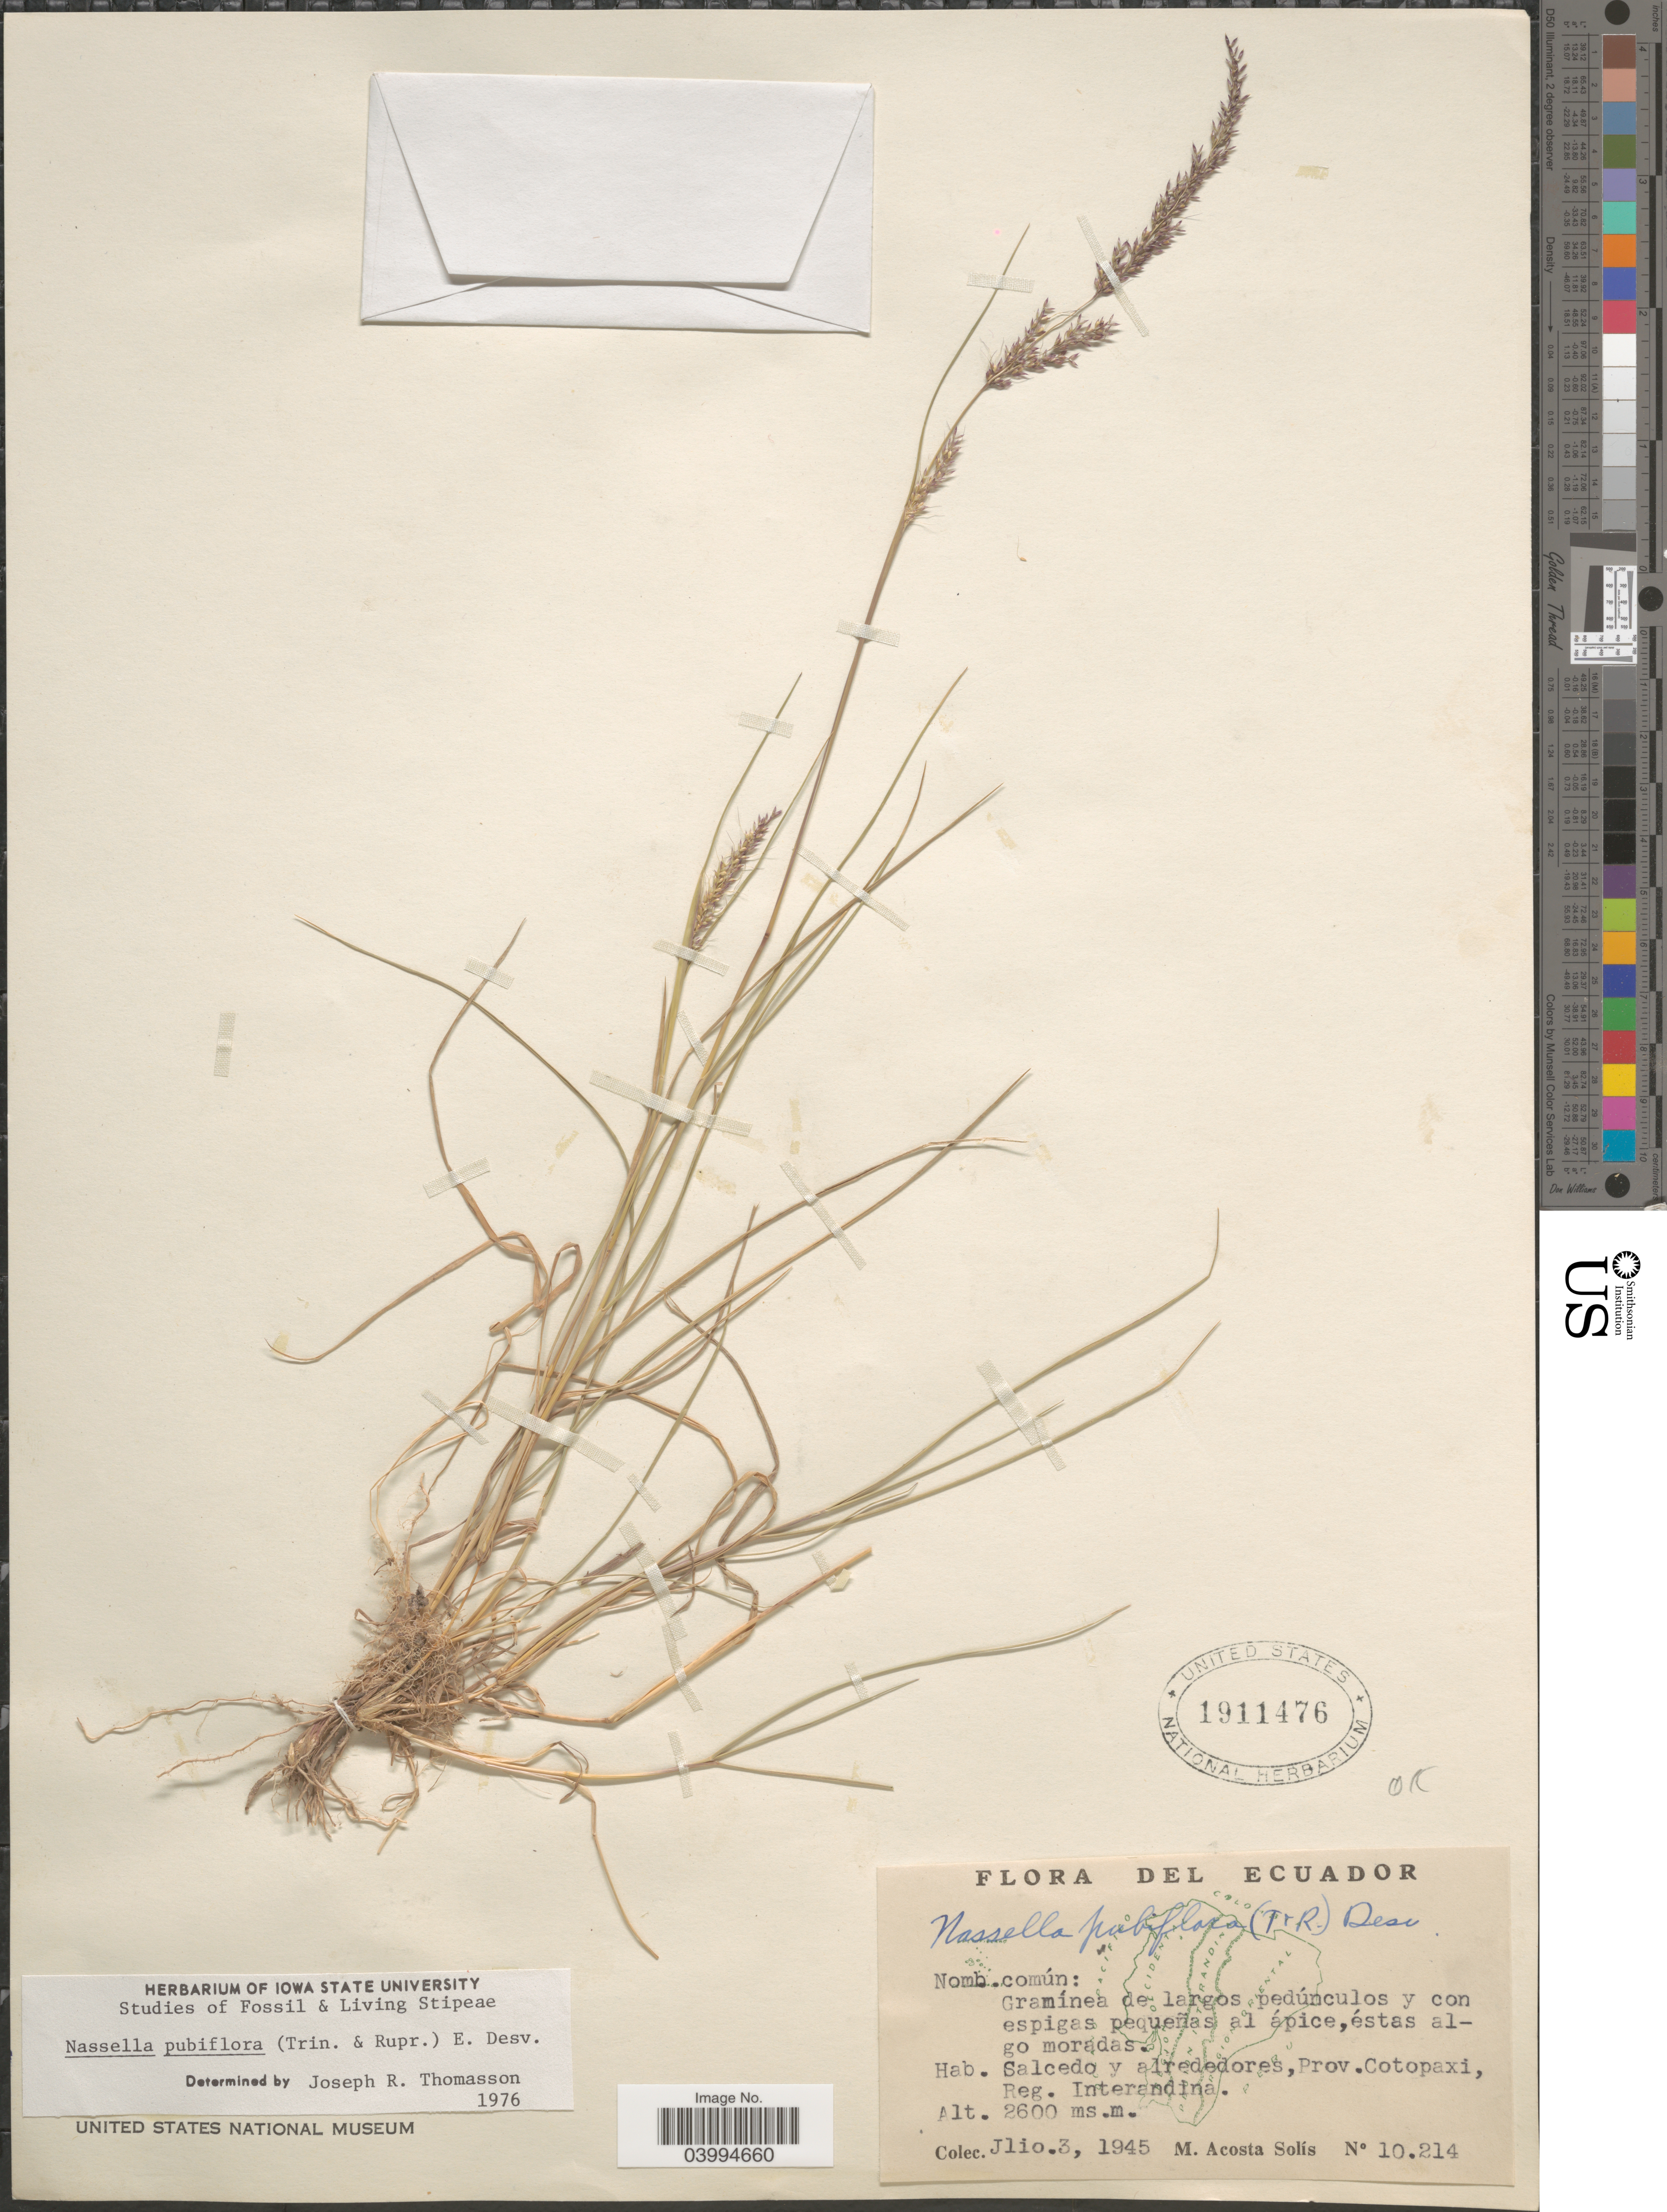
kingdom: Plantae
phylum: Tracheophyta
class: Liliopsida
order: Poales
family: Poaceae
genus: Nassella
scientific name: Nassella pubiflora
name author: (Trin. & Rupr.) É. Desv.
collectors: M. Acosta Solis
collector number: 10214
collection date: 1945-07-03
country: Ecuador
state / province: Cotopaxi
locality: Salcedo y alrededores, Reg. Interandina.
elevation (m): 2600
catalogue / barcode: US 1911476